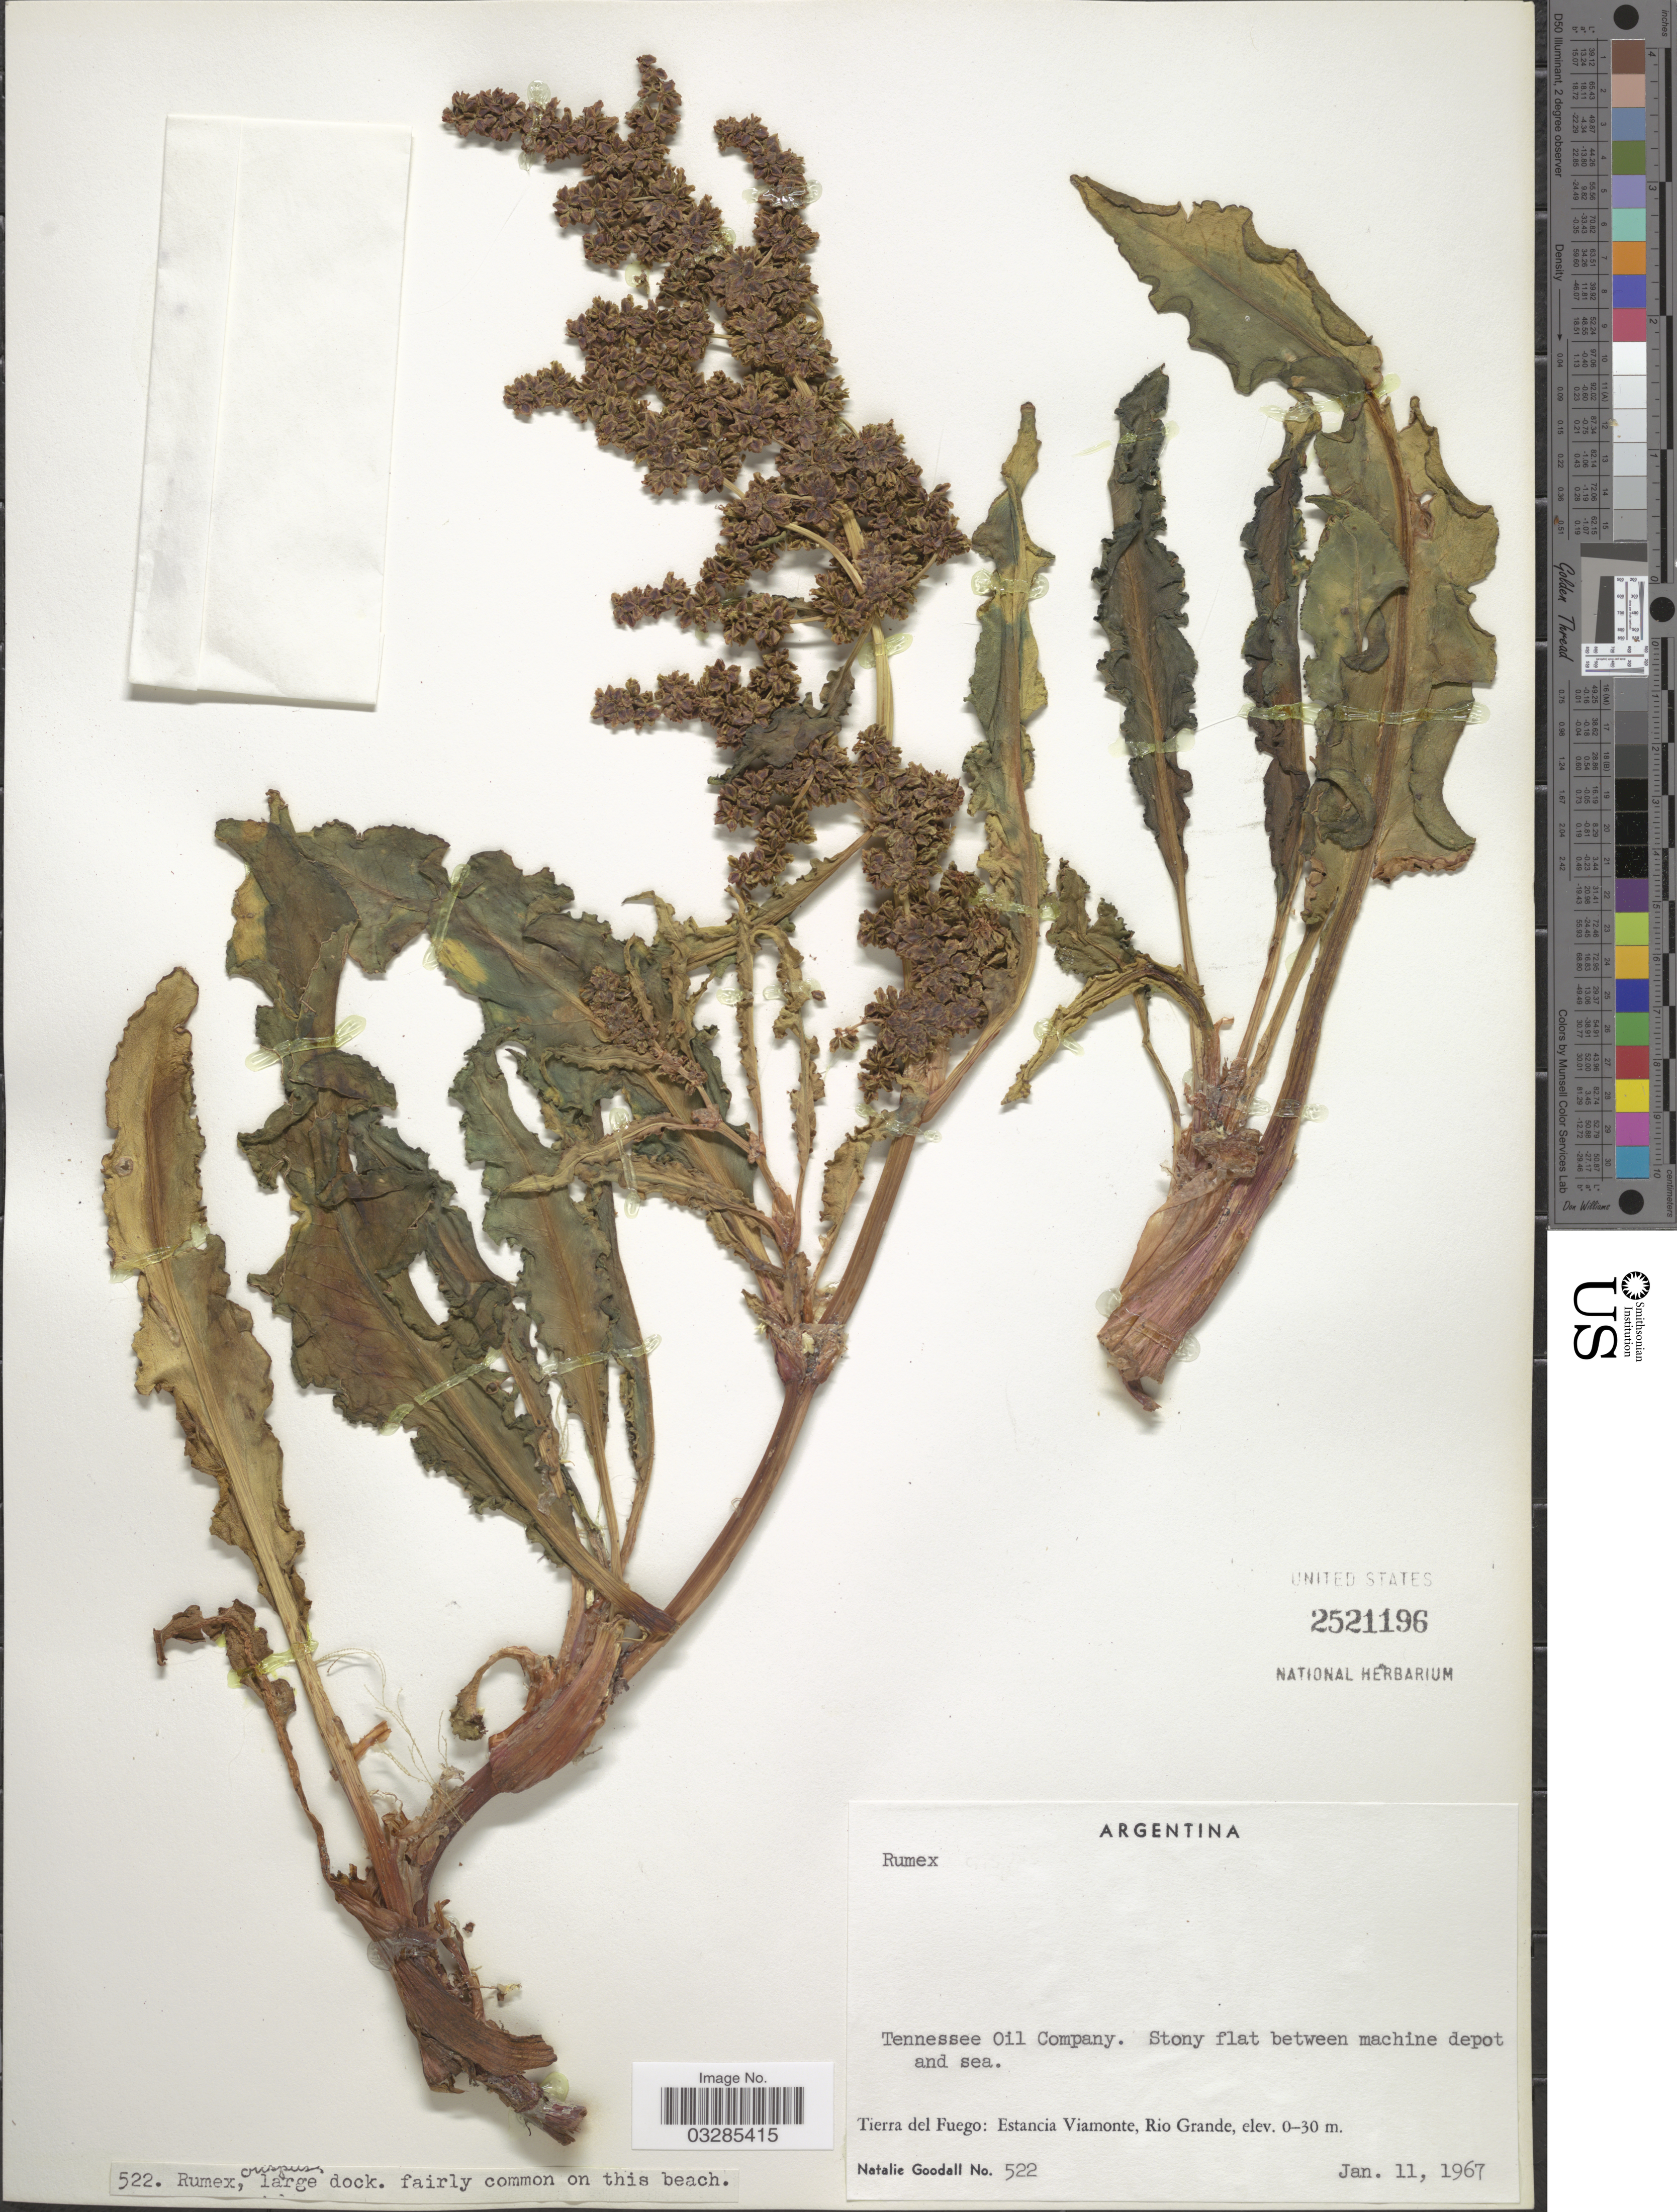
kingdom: Plantae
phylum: Tracheophyta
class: Magnoliopsida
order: Caryophyllales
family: Polygonaceae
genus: Rumex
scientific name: Rumex sp.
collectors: N. Goodall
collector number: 522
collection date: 1967-01-11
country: Argentina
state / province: Tierra del Fuego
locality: Tennessee Oil Company. Stony flat between machine depot and sea. Estancia Viamonte, Rio Grande.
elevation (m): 0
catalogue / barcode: US 2521196